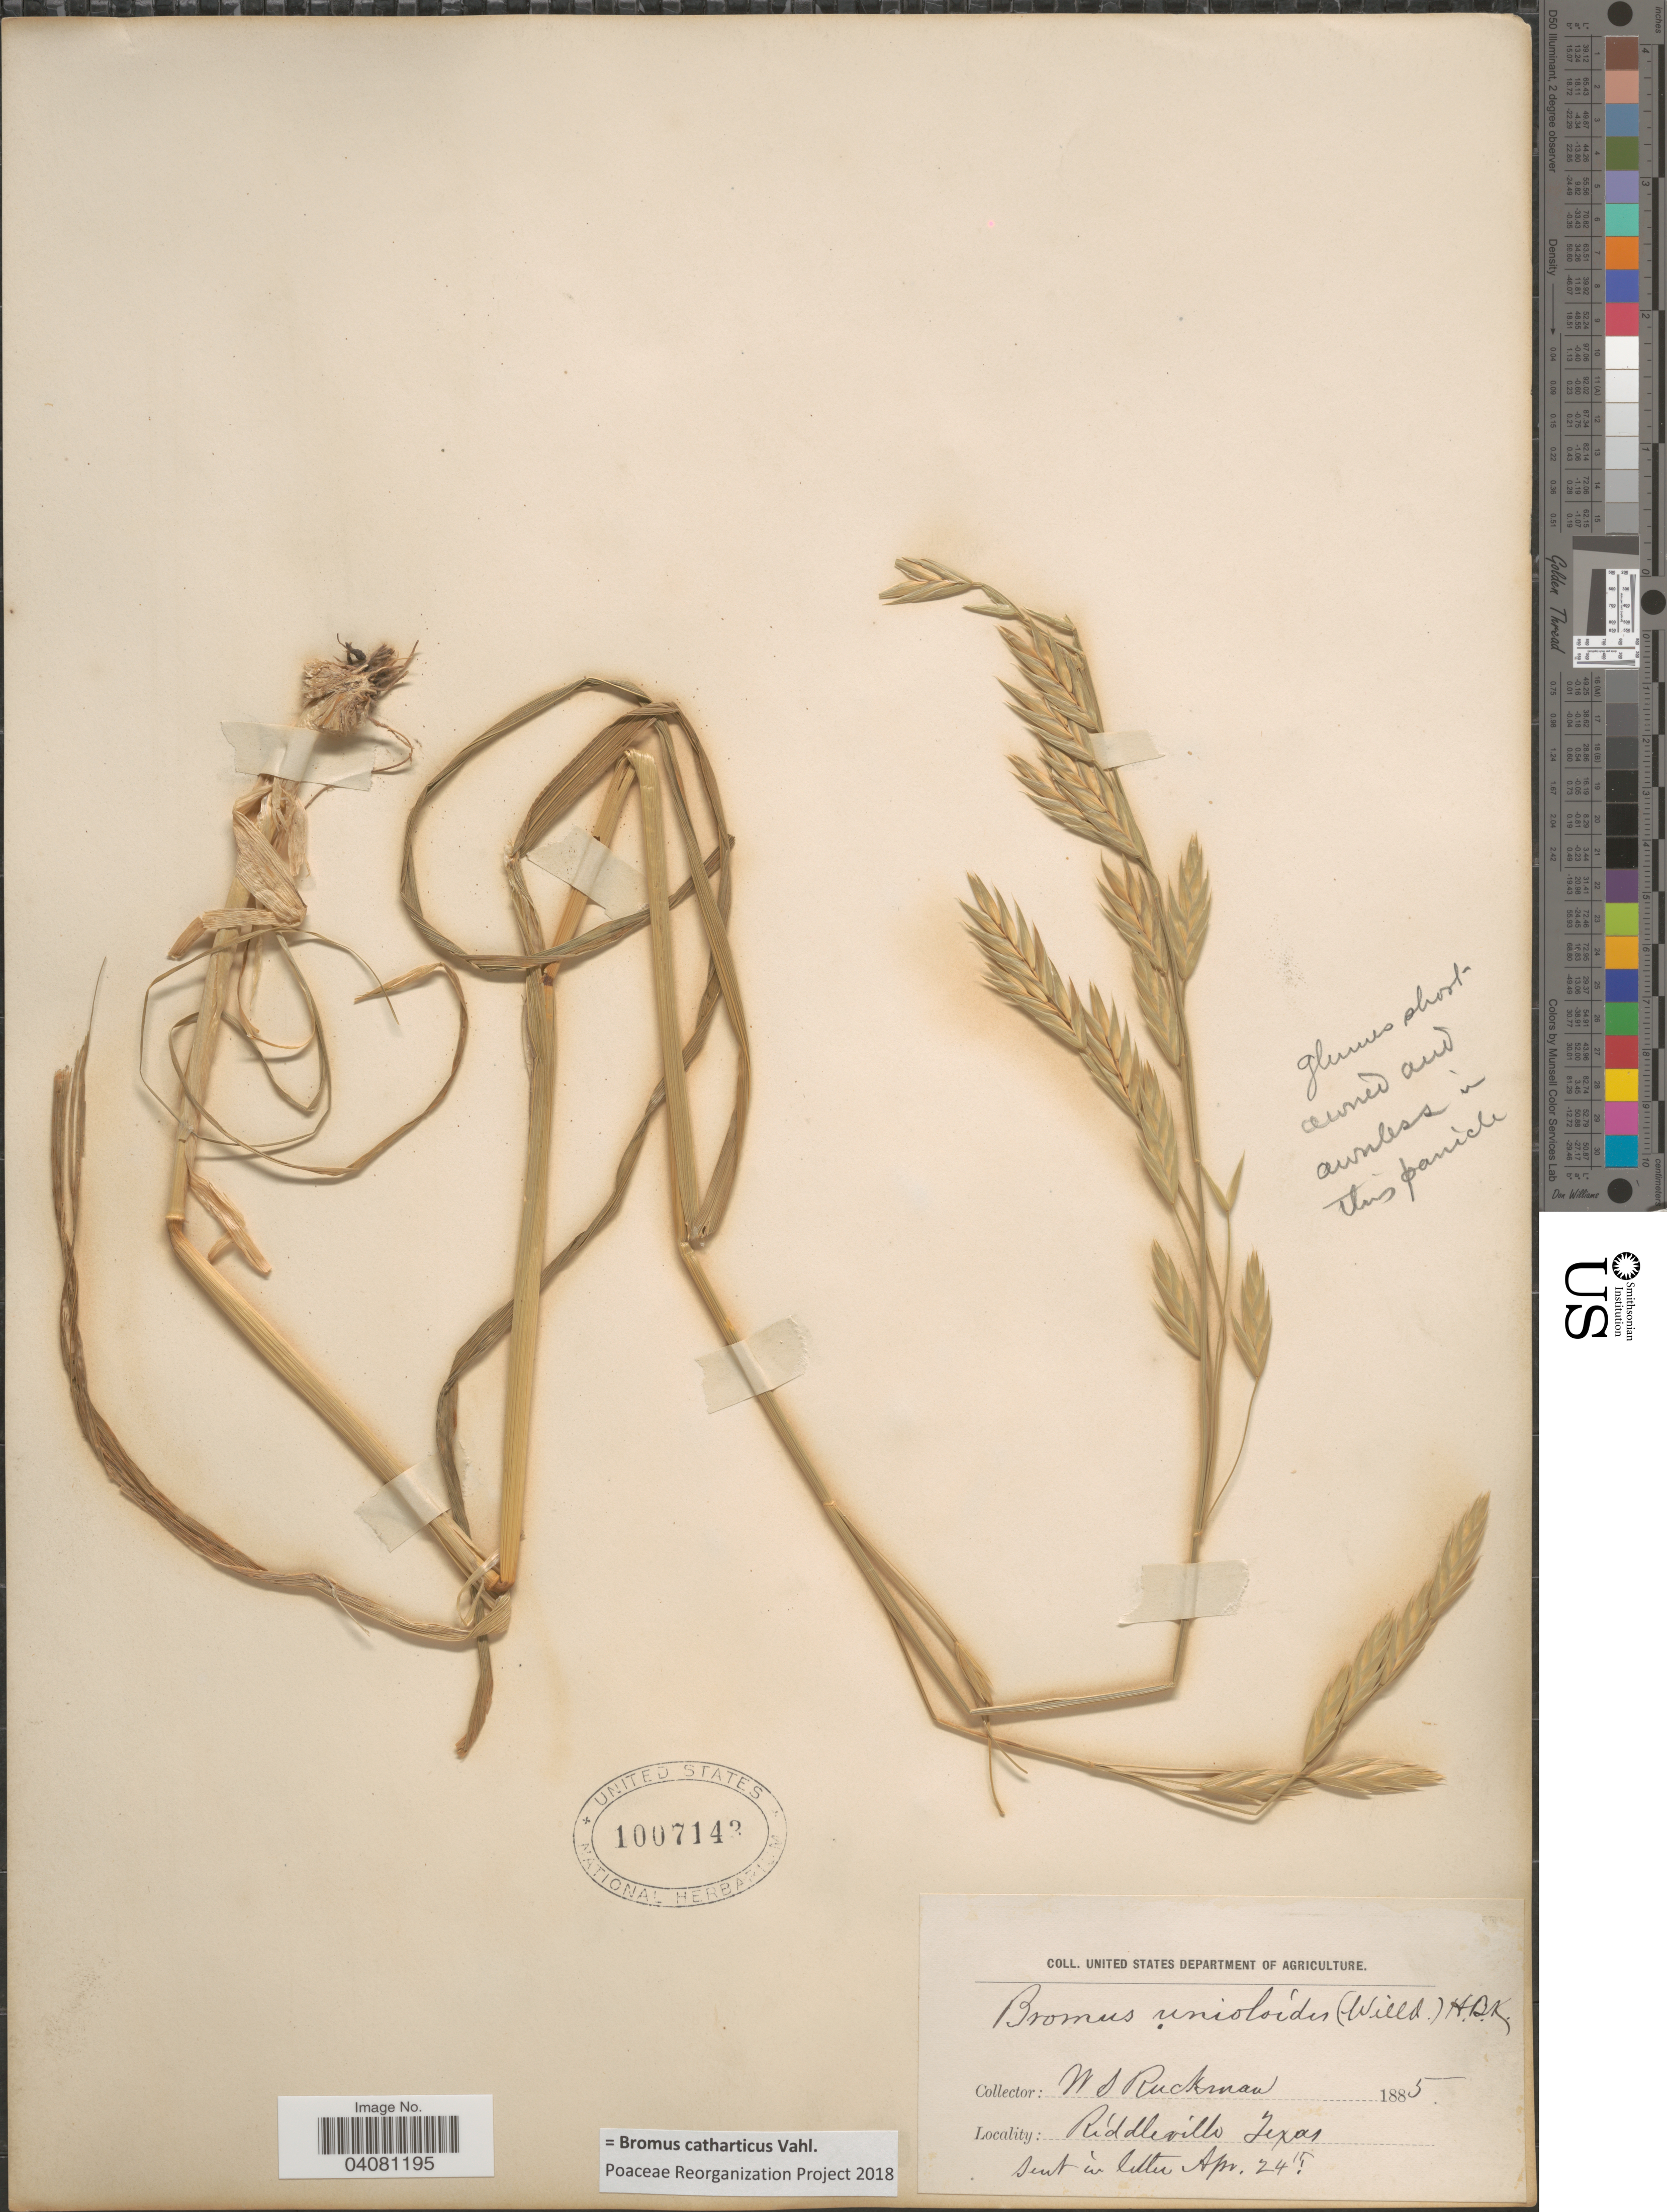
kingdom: Plantae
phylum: Tracheophyta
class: Liliopsida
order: Poales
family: Poaceae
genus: Bromus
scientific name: Bromus catharticus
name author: Vahl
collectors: W. Ruckman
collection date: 1885-04-24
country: United States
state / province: Texas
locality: Riddleville.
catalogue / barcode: US 1007143